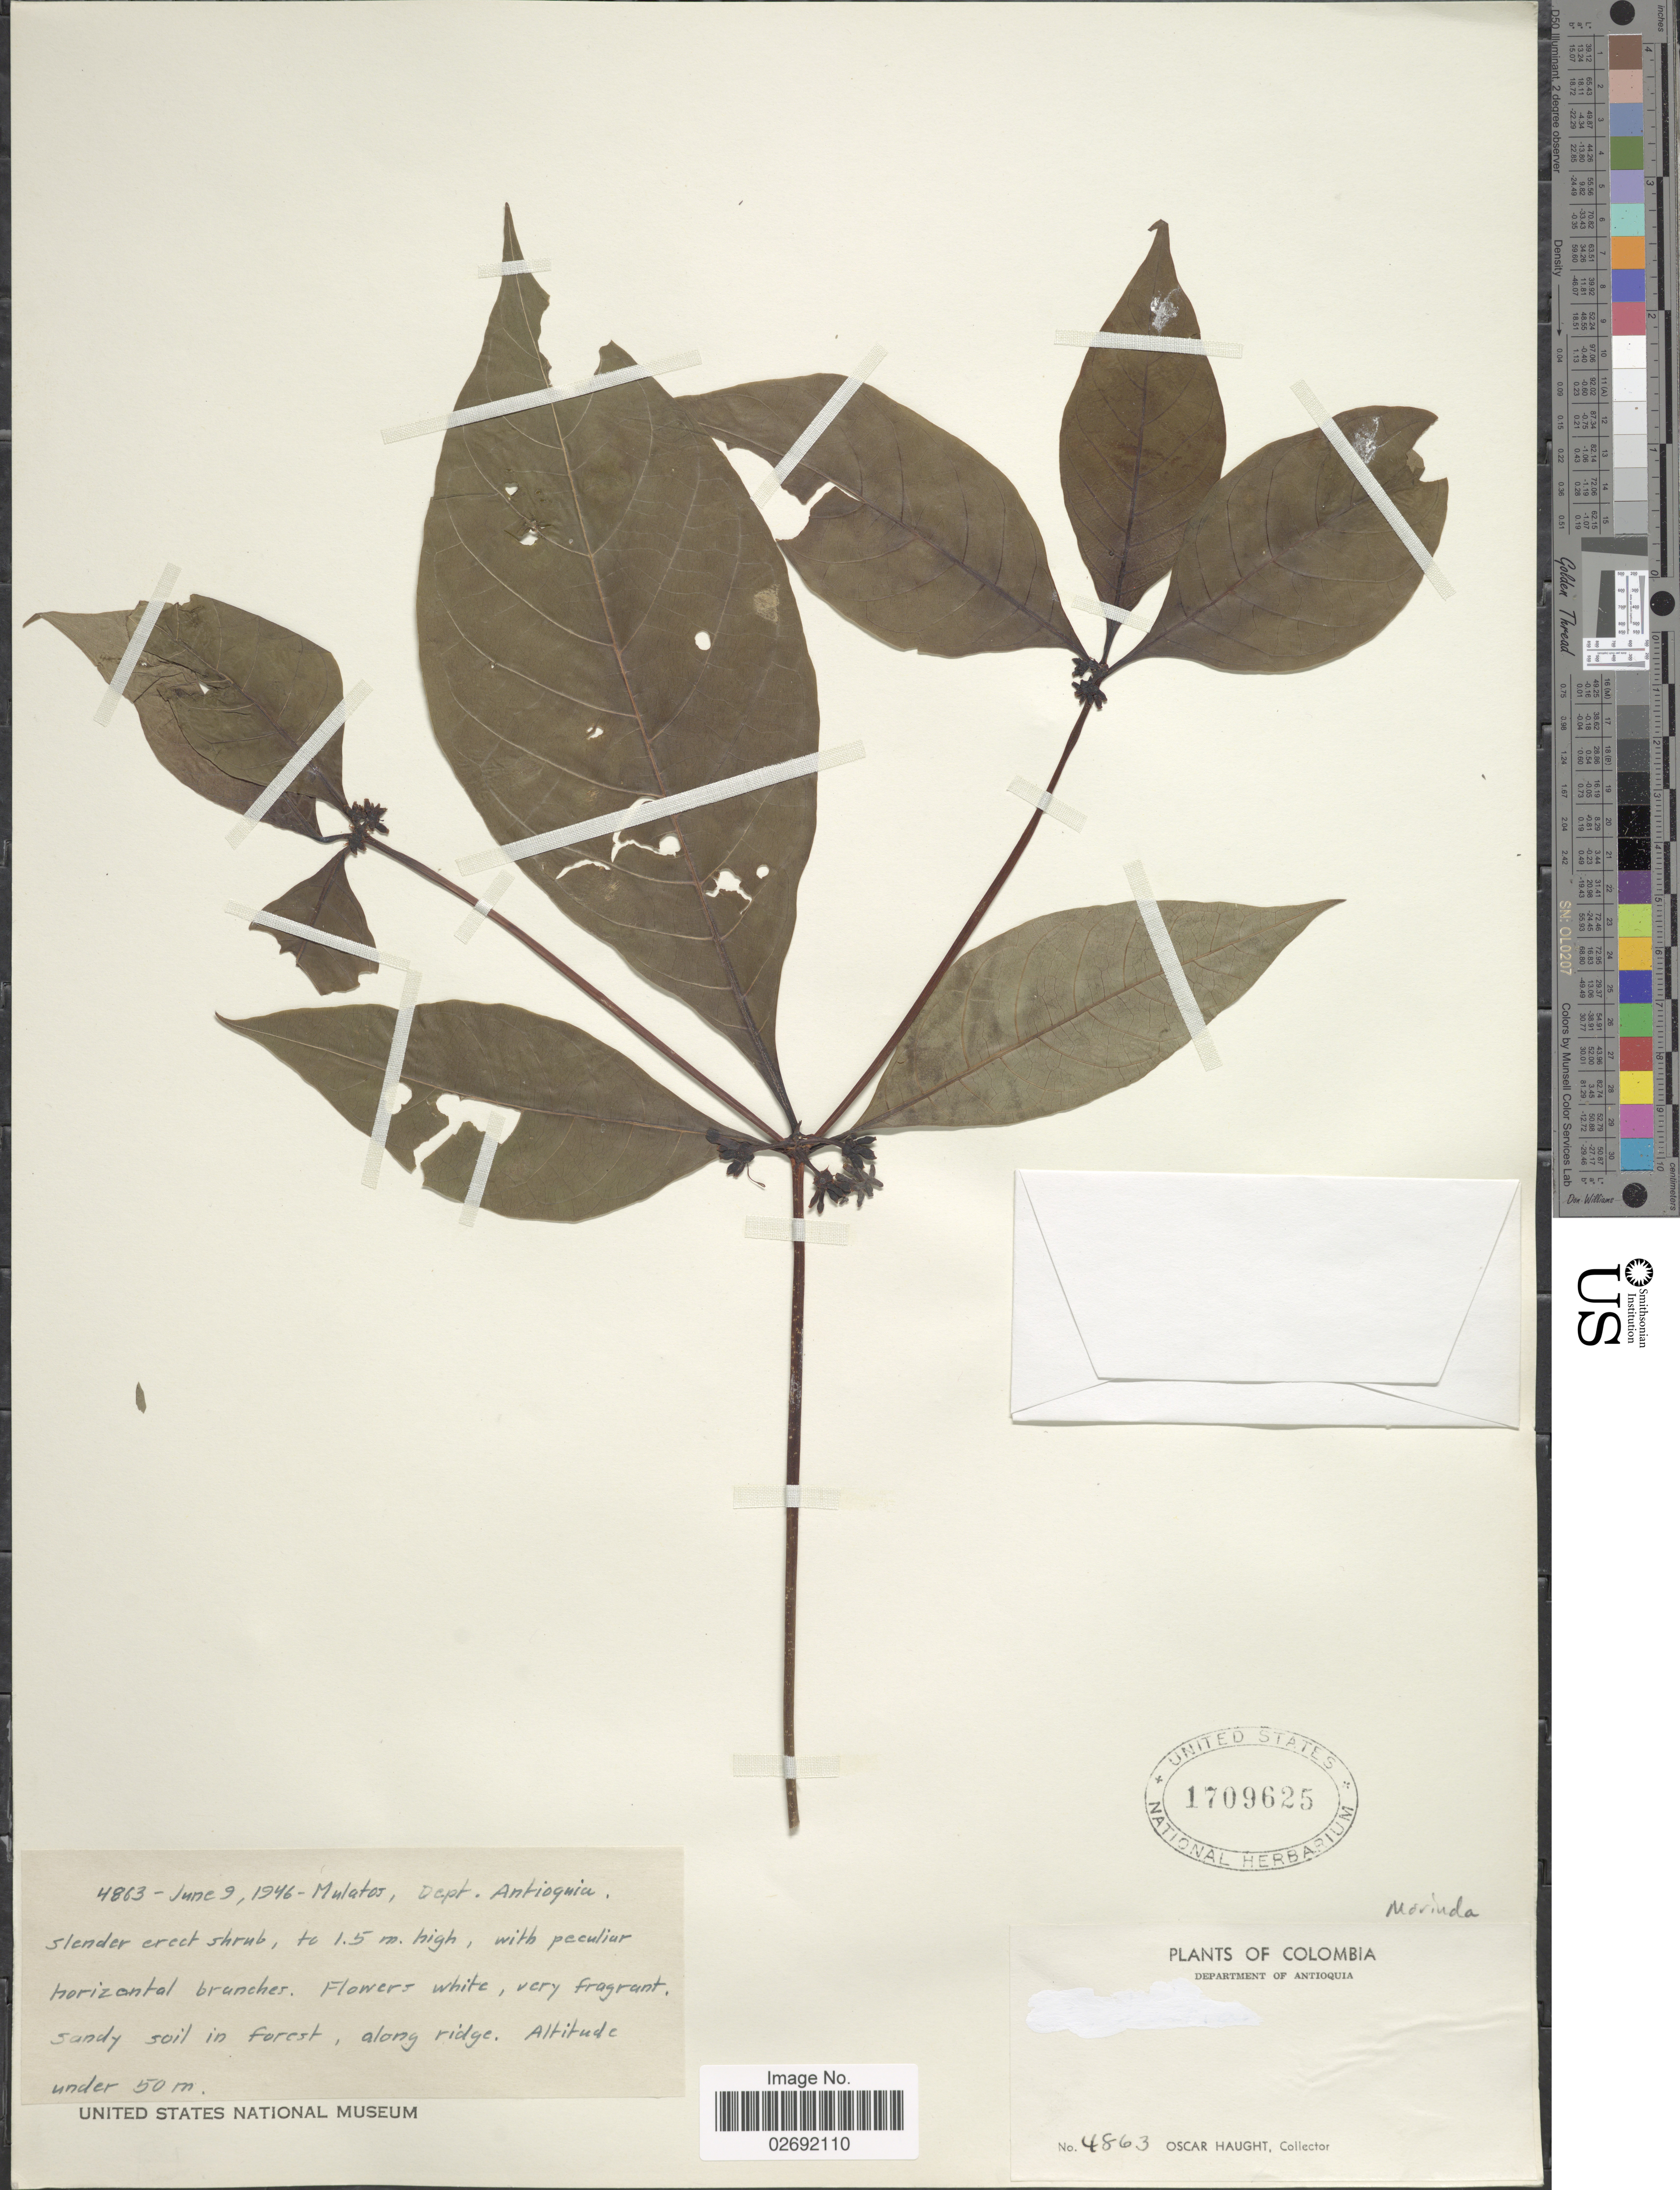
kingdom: Plantae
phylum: Tracheophyta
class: Magnoliopsida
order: Gentianales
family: Rubiaceae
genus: Morinda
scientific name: Morinda sp.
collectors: O. Haught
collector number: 4863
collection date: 1946-06-09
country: Colombia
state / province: Antioquia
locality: Department of Antioquia, Mulatos, very fragrant, sandy soil in forest, along ridge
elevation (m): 50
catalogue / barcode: US 1709625